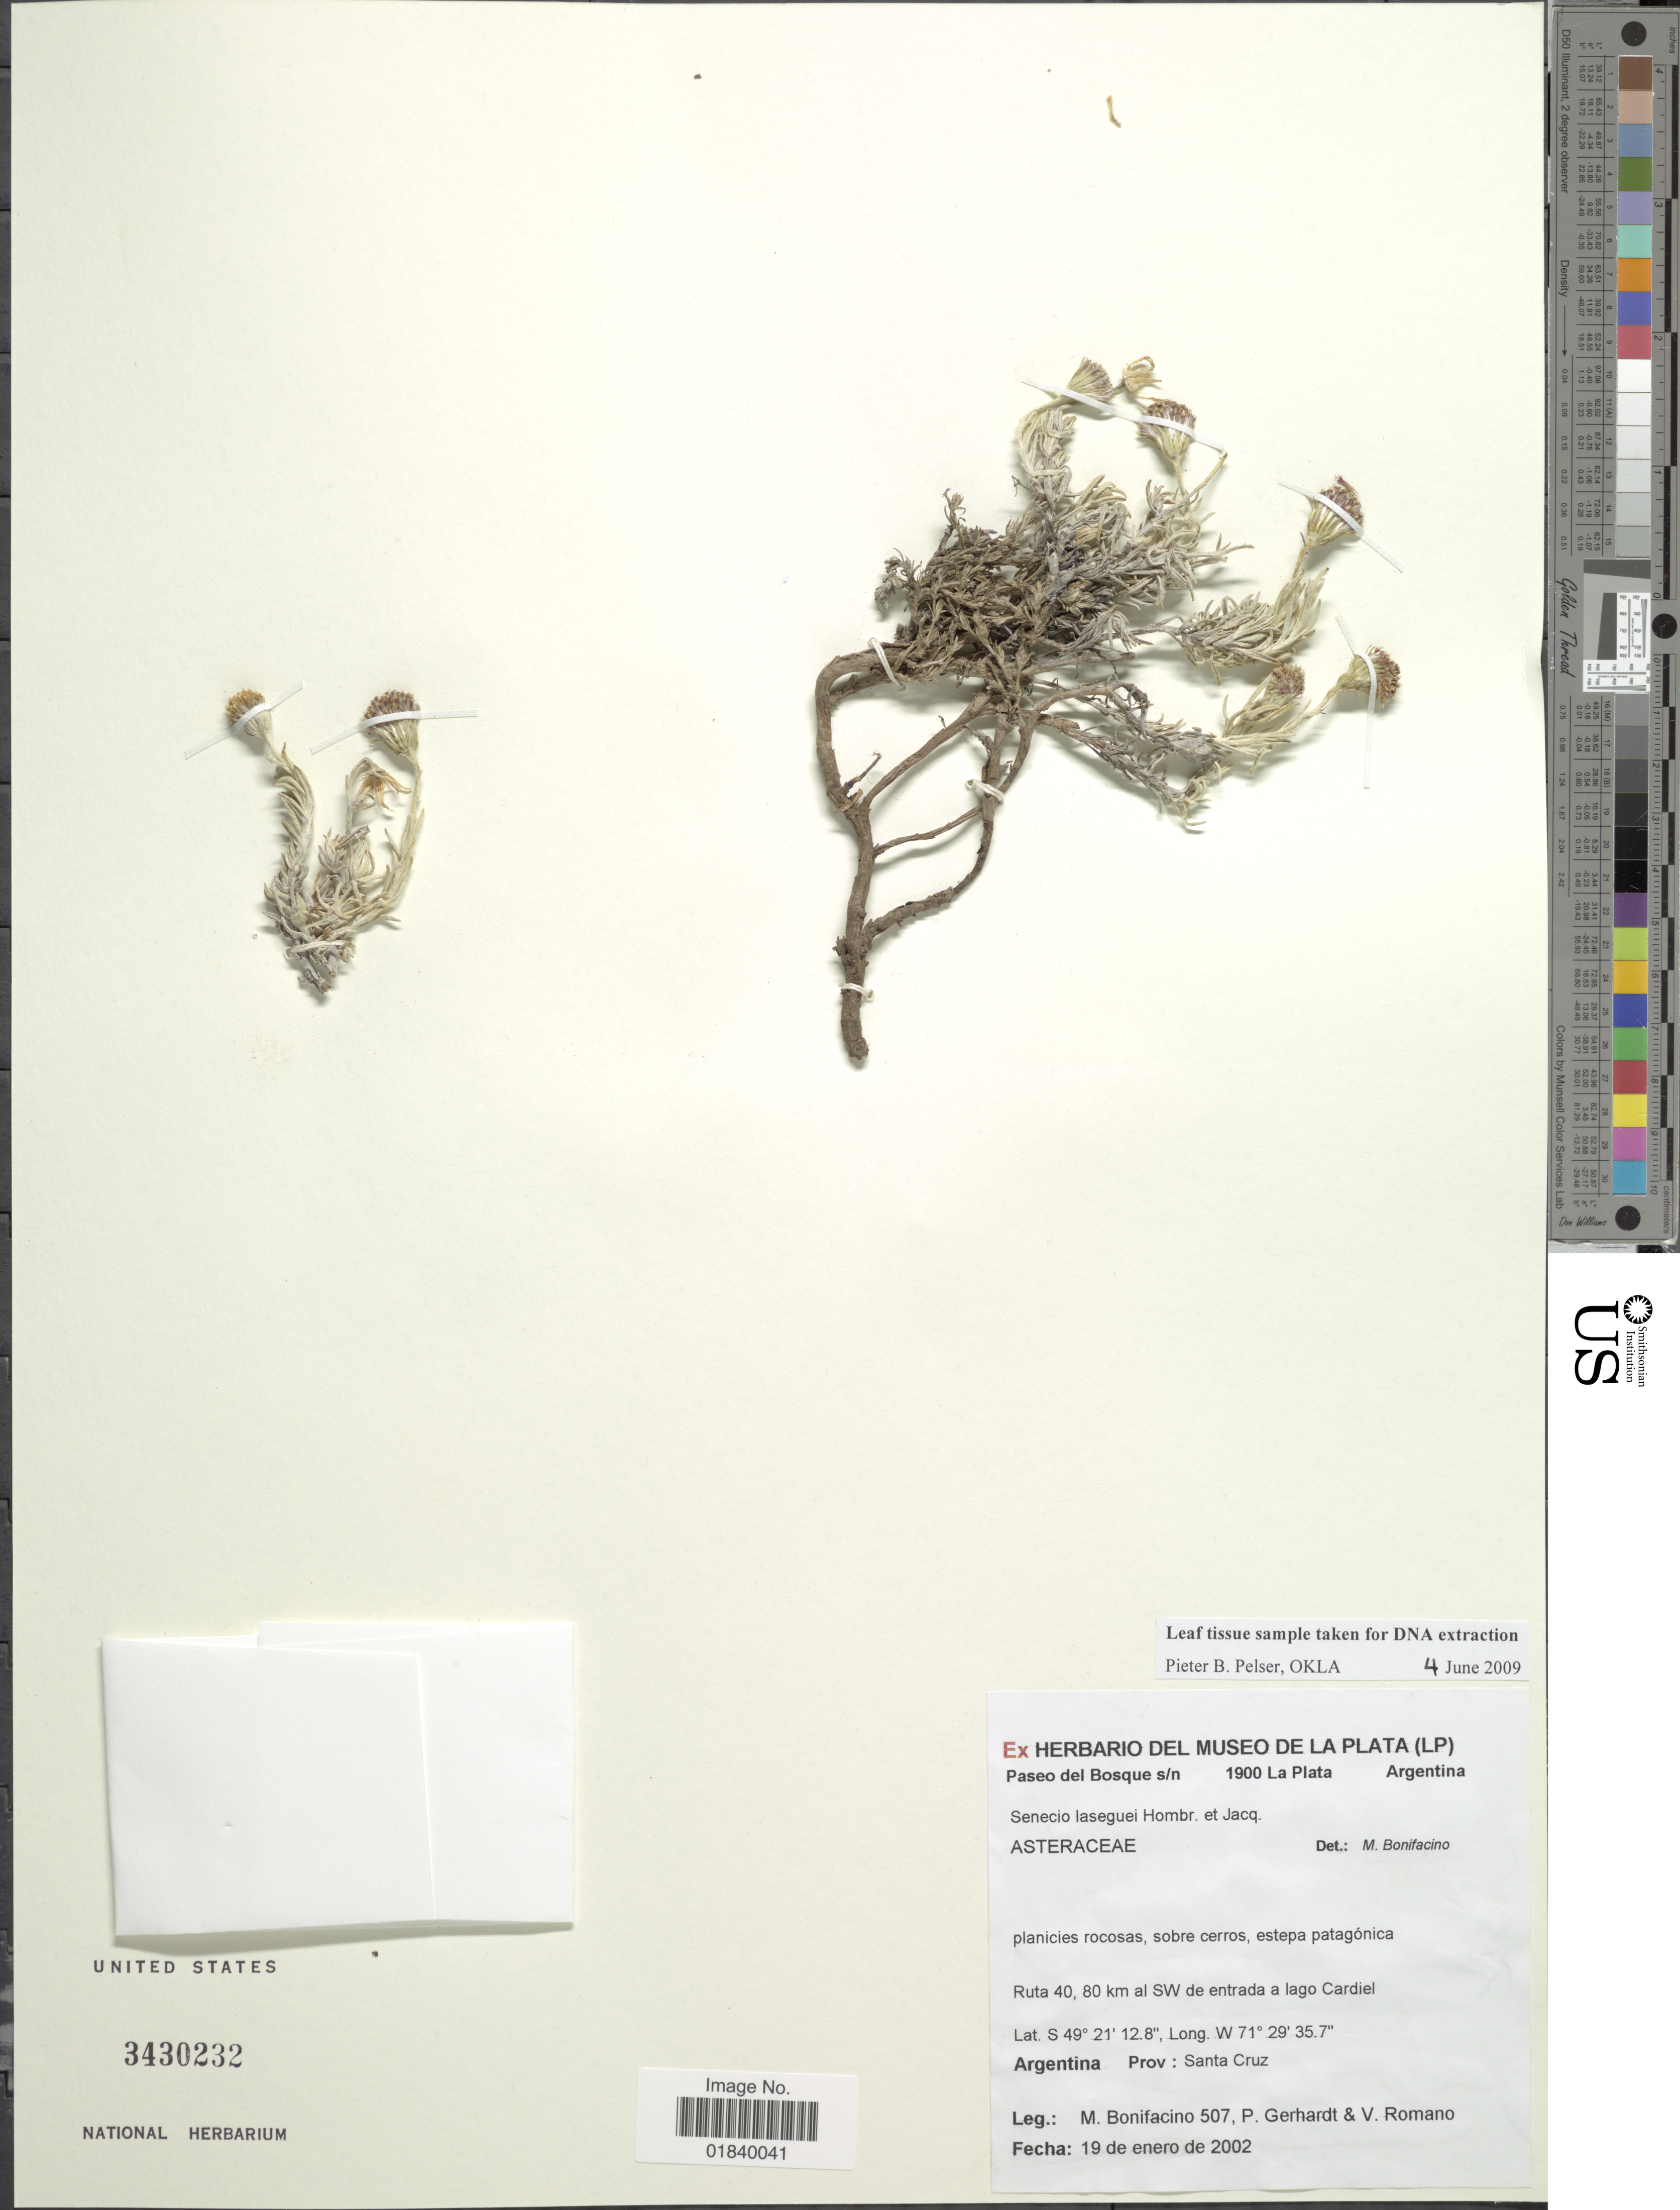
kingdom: Plantae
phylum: Tracheophyta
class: Magnoliopsida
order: Asterales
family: Asteraceae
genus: Senecio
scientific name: Senecio laseguei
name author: Hombr. & Jacquinot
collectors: M. Bonifacino, P. Gerhardt & V. Romano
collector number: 0507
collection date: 2002-01-19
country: Argentina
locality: Ruta 40, 80 km al SW de entrada a lago Cardiel.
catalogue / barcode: US 3430232